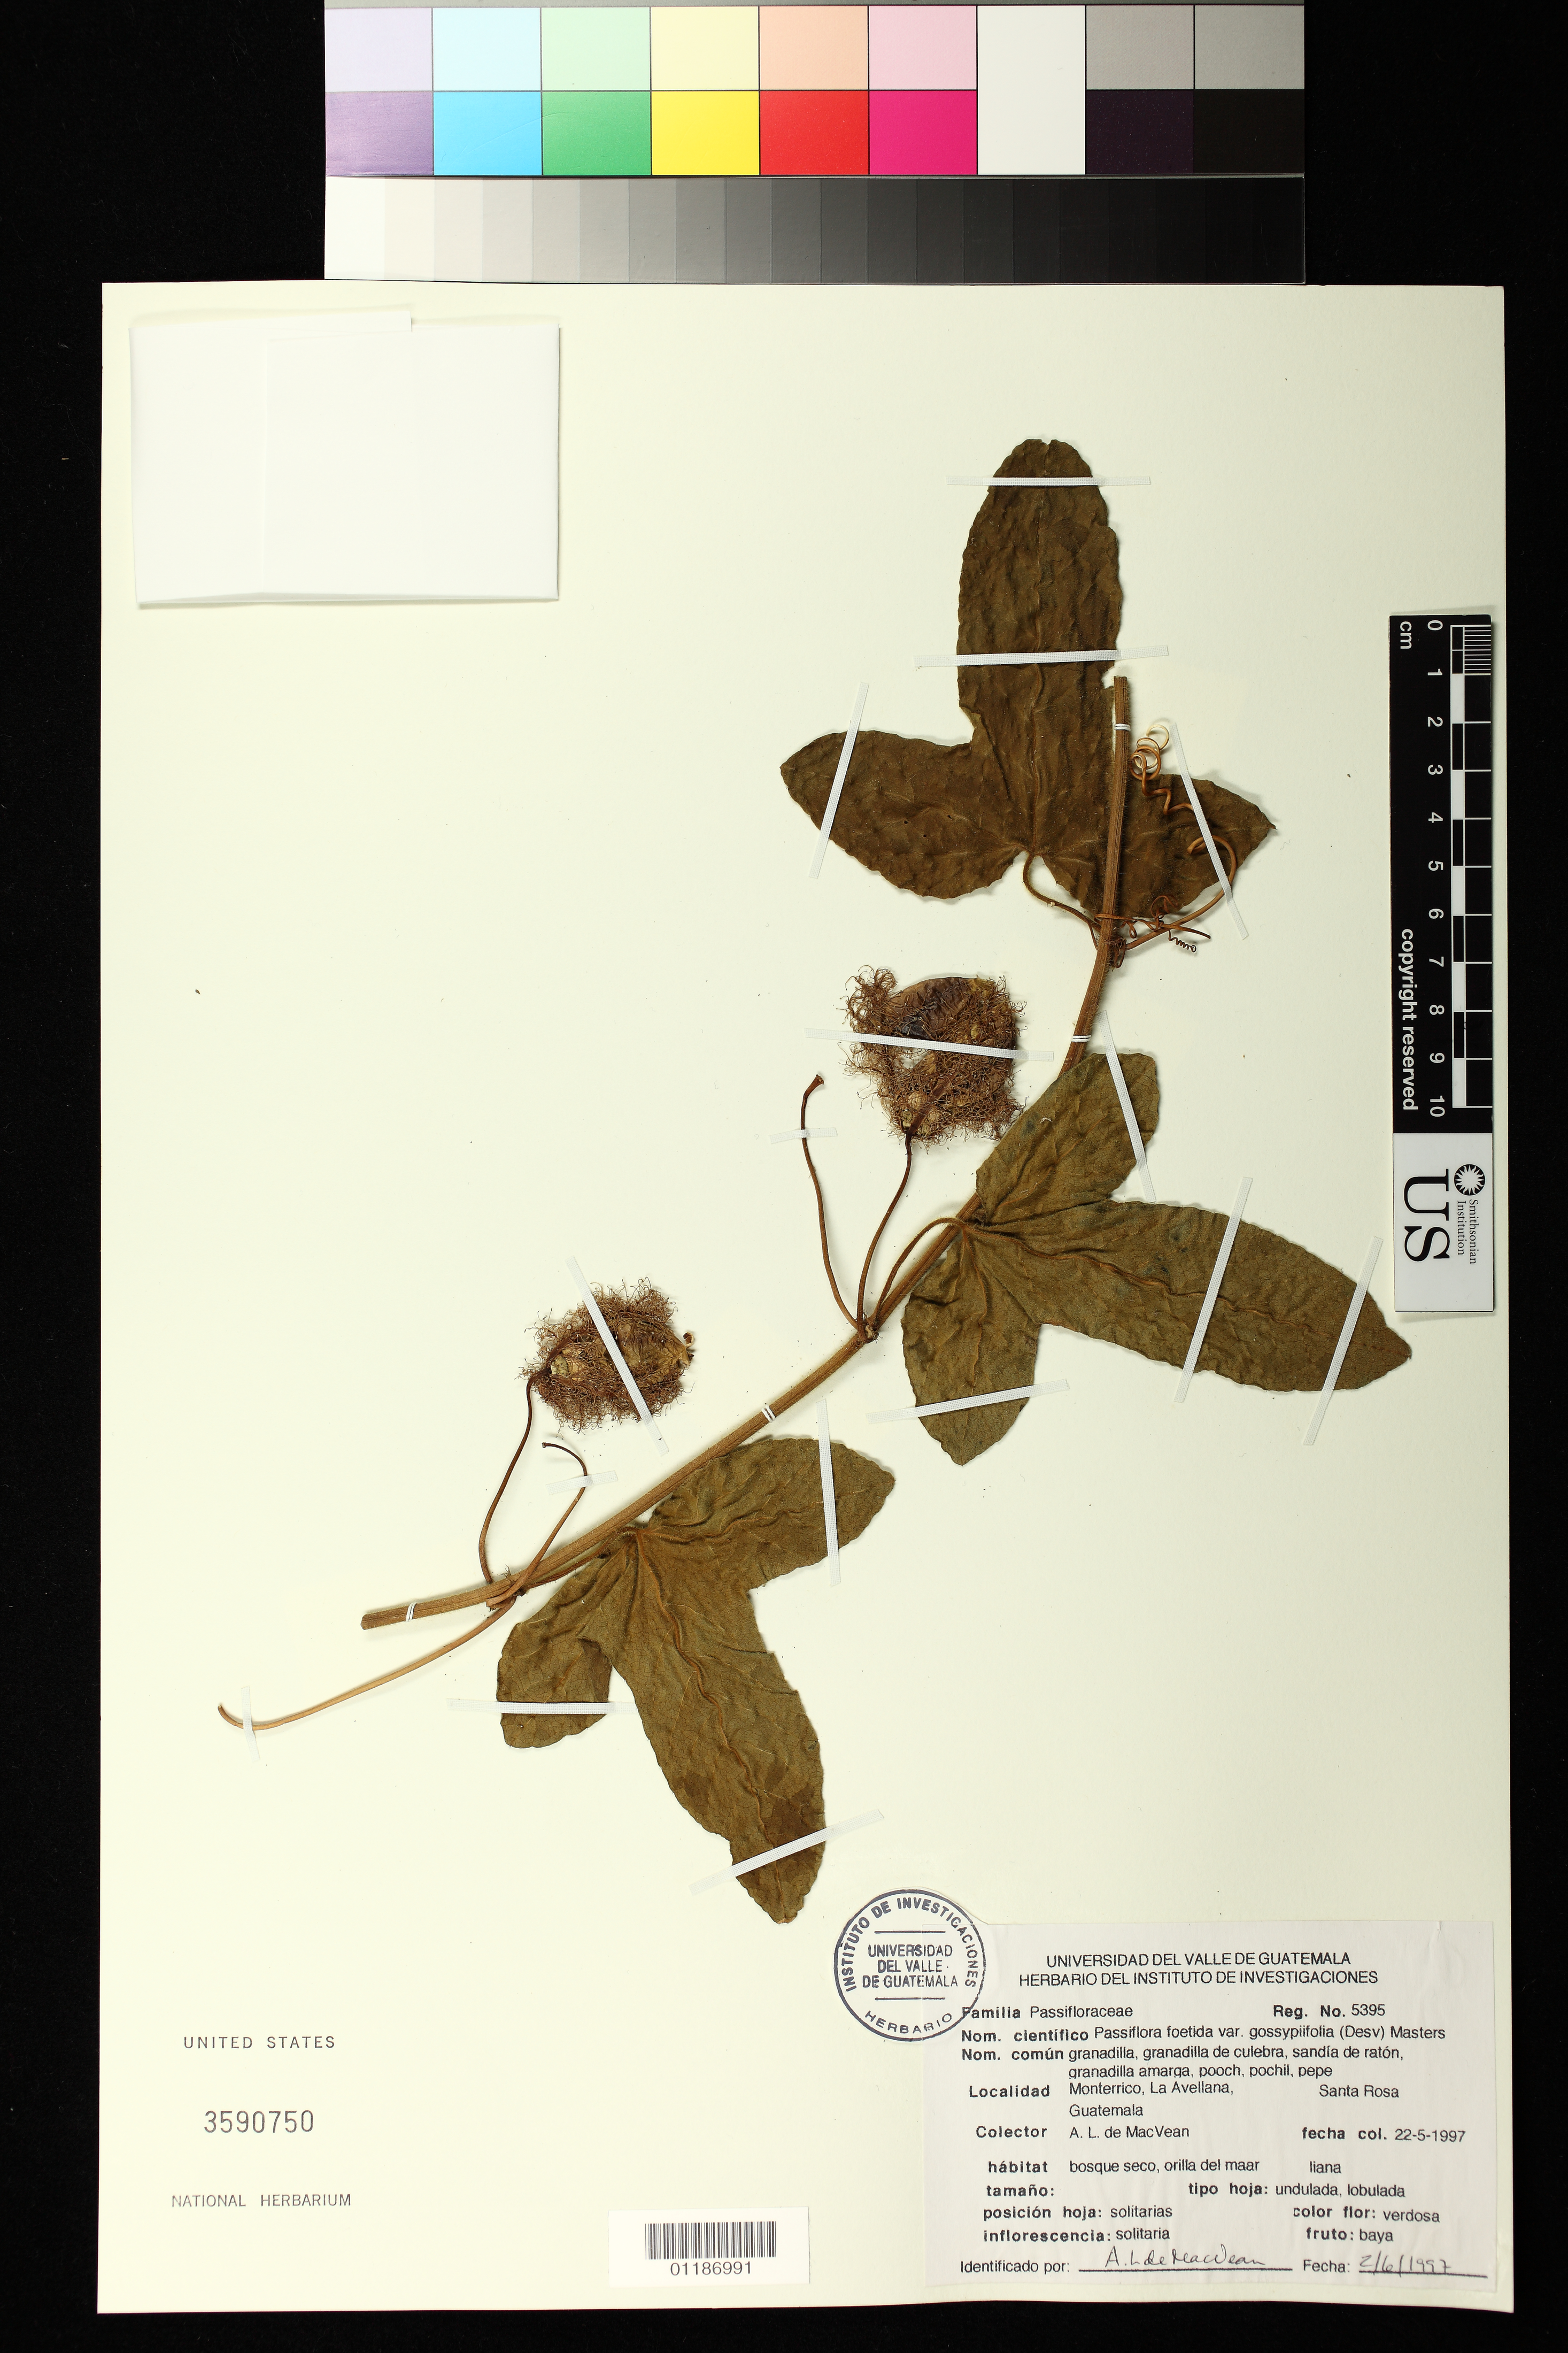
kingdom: Plantae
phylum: Tracheophyta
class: Magnoliopsida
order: Malpighiales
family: Passifloraceae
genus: Passiflora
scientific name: Passiflora foetida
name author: L.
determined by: Svoboda, Harlan T., (NA), US Department of Agriculture (UNITED STATES)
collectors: A. MacVean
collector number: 5395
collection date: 1997-05-22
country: Guatemala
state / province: Santa Rosa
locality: Monterrico, La Avellana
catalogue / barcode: US 3590750